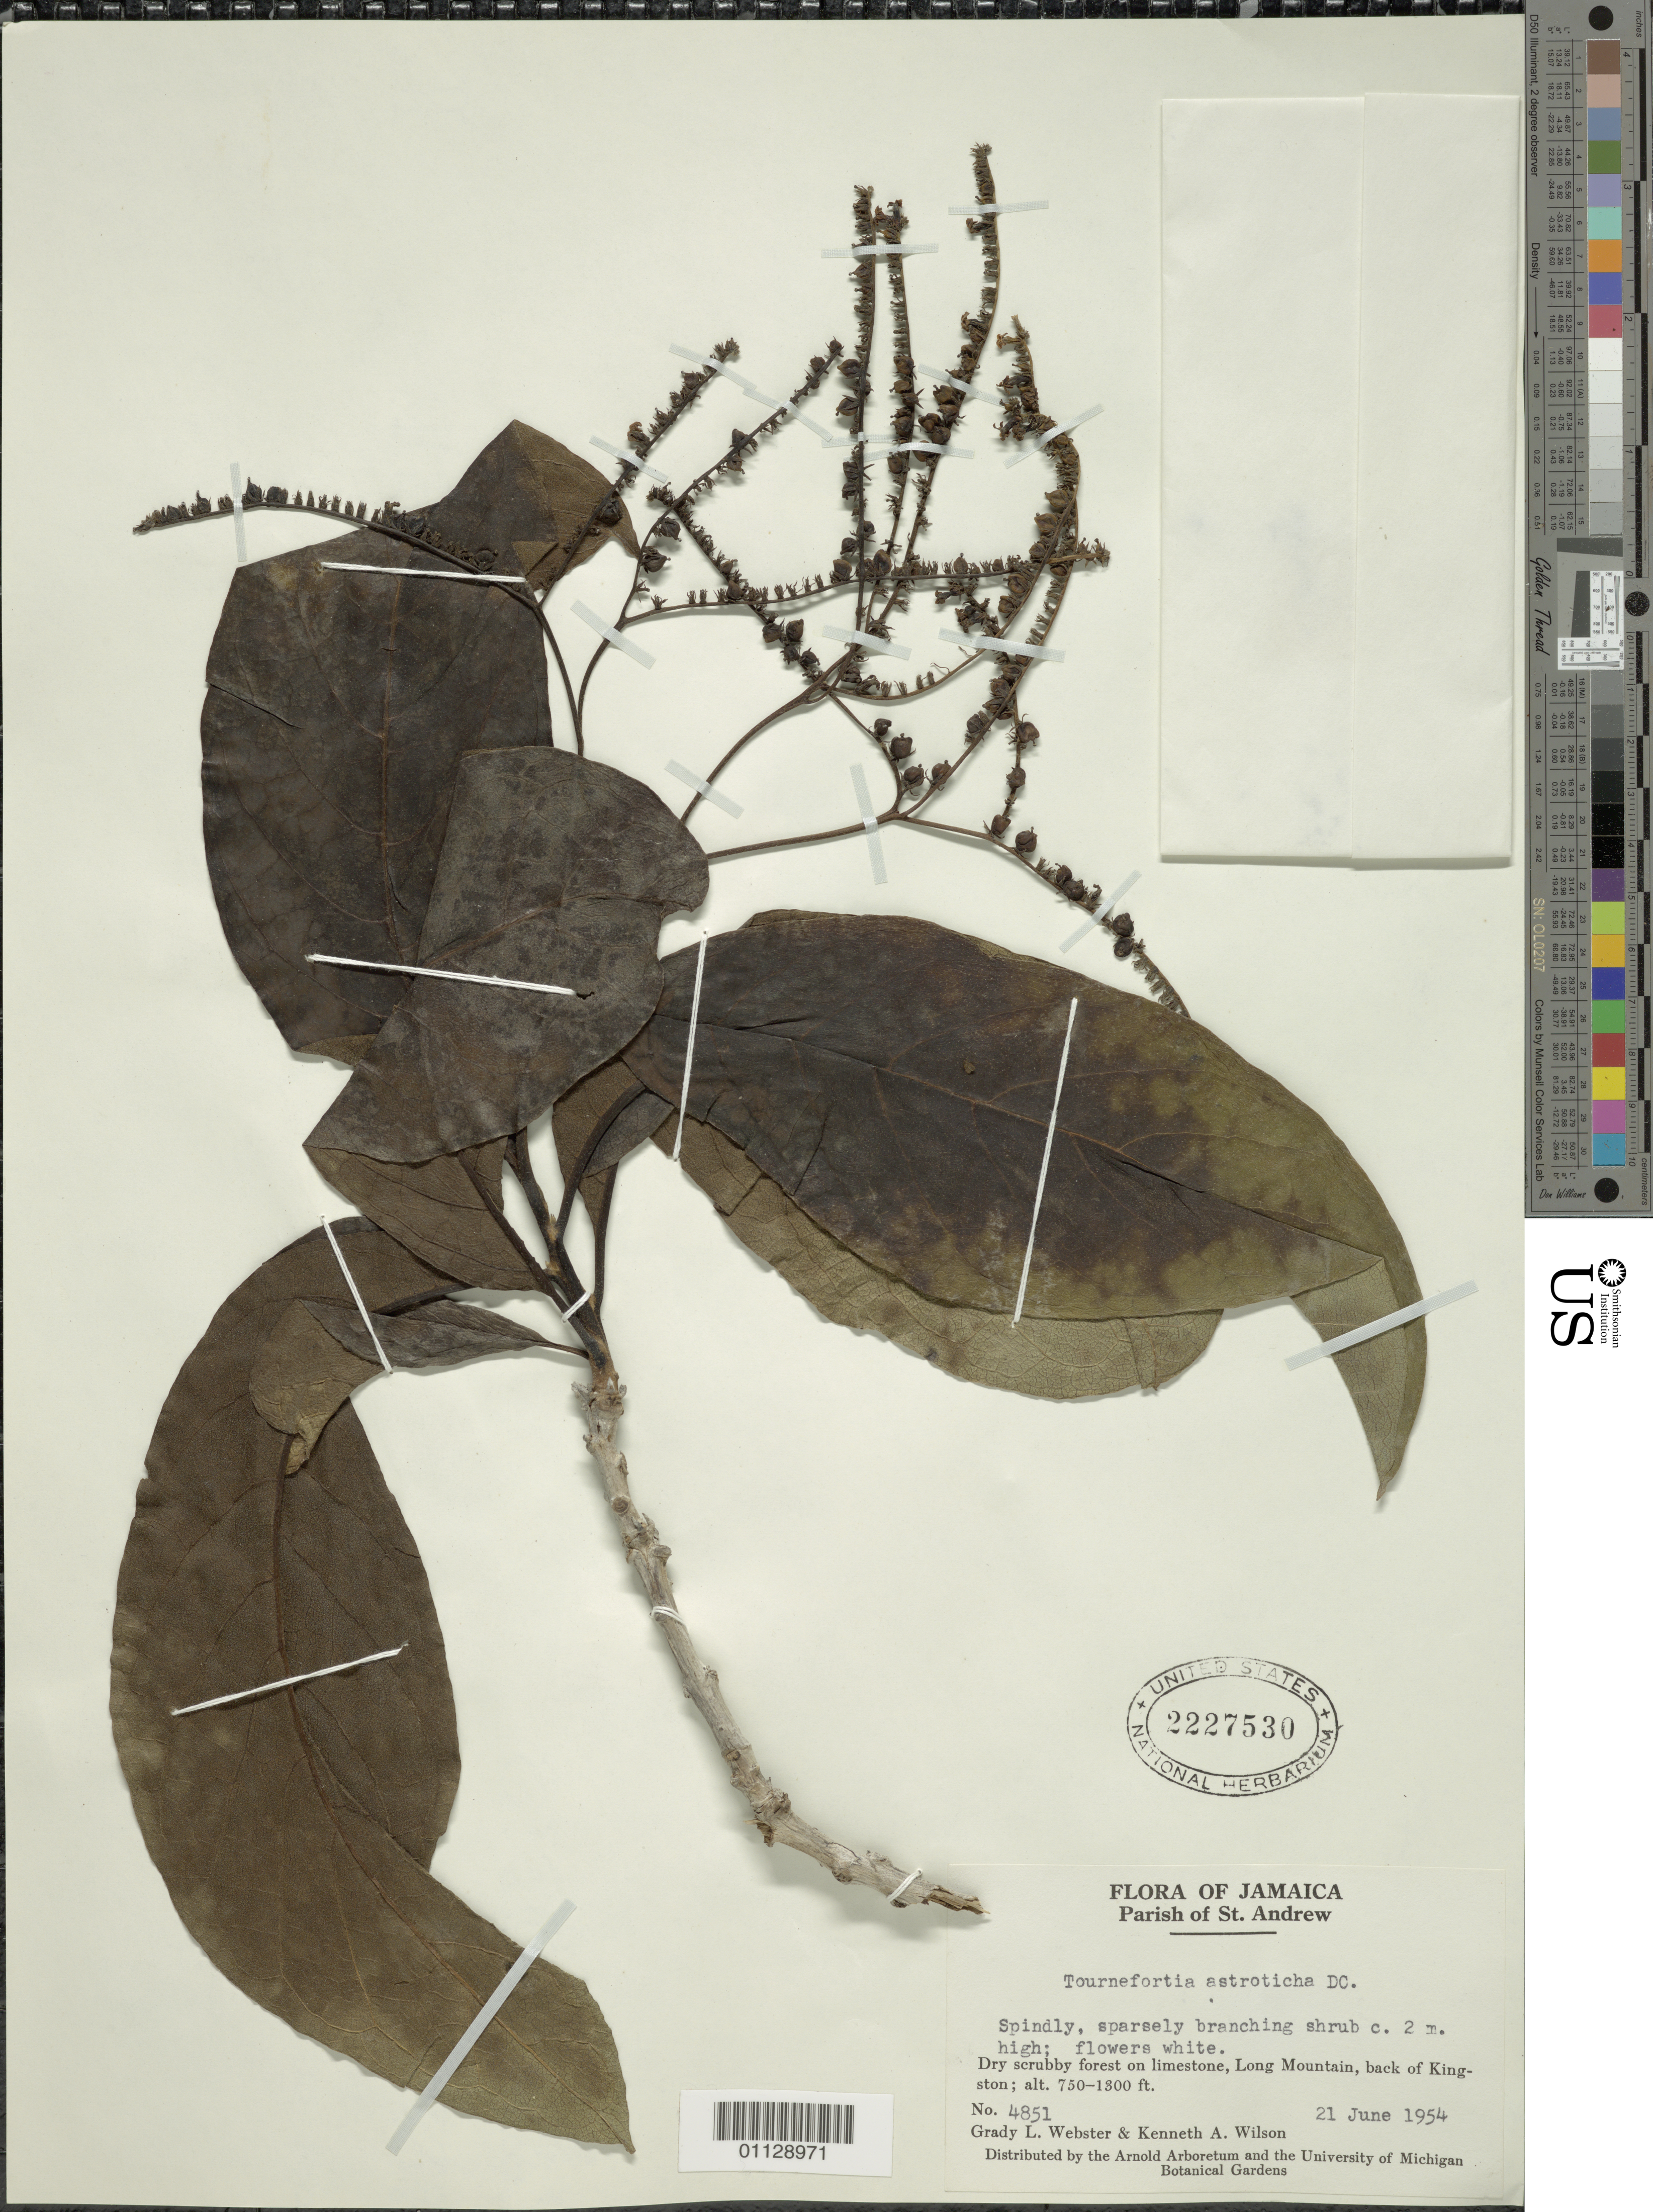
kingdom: Plantae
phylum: Tracheophyta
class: Magnoliopsida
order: Boraginales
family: Heliotropiaceae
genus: Tournefortia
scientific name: Tournefortia astrotricha var. astrotricha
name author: A. DC.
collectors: G. L. Webster & K. A. Wilson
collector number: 4851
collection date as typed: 21 Jun 1954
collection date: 1954-06-21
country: Jamaica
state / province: Saint Andrew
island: Jamaica I.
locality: Dry scrubby forest on limestone, Long Mountain, back of Kingston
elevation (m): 229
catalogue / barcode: US 2227530